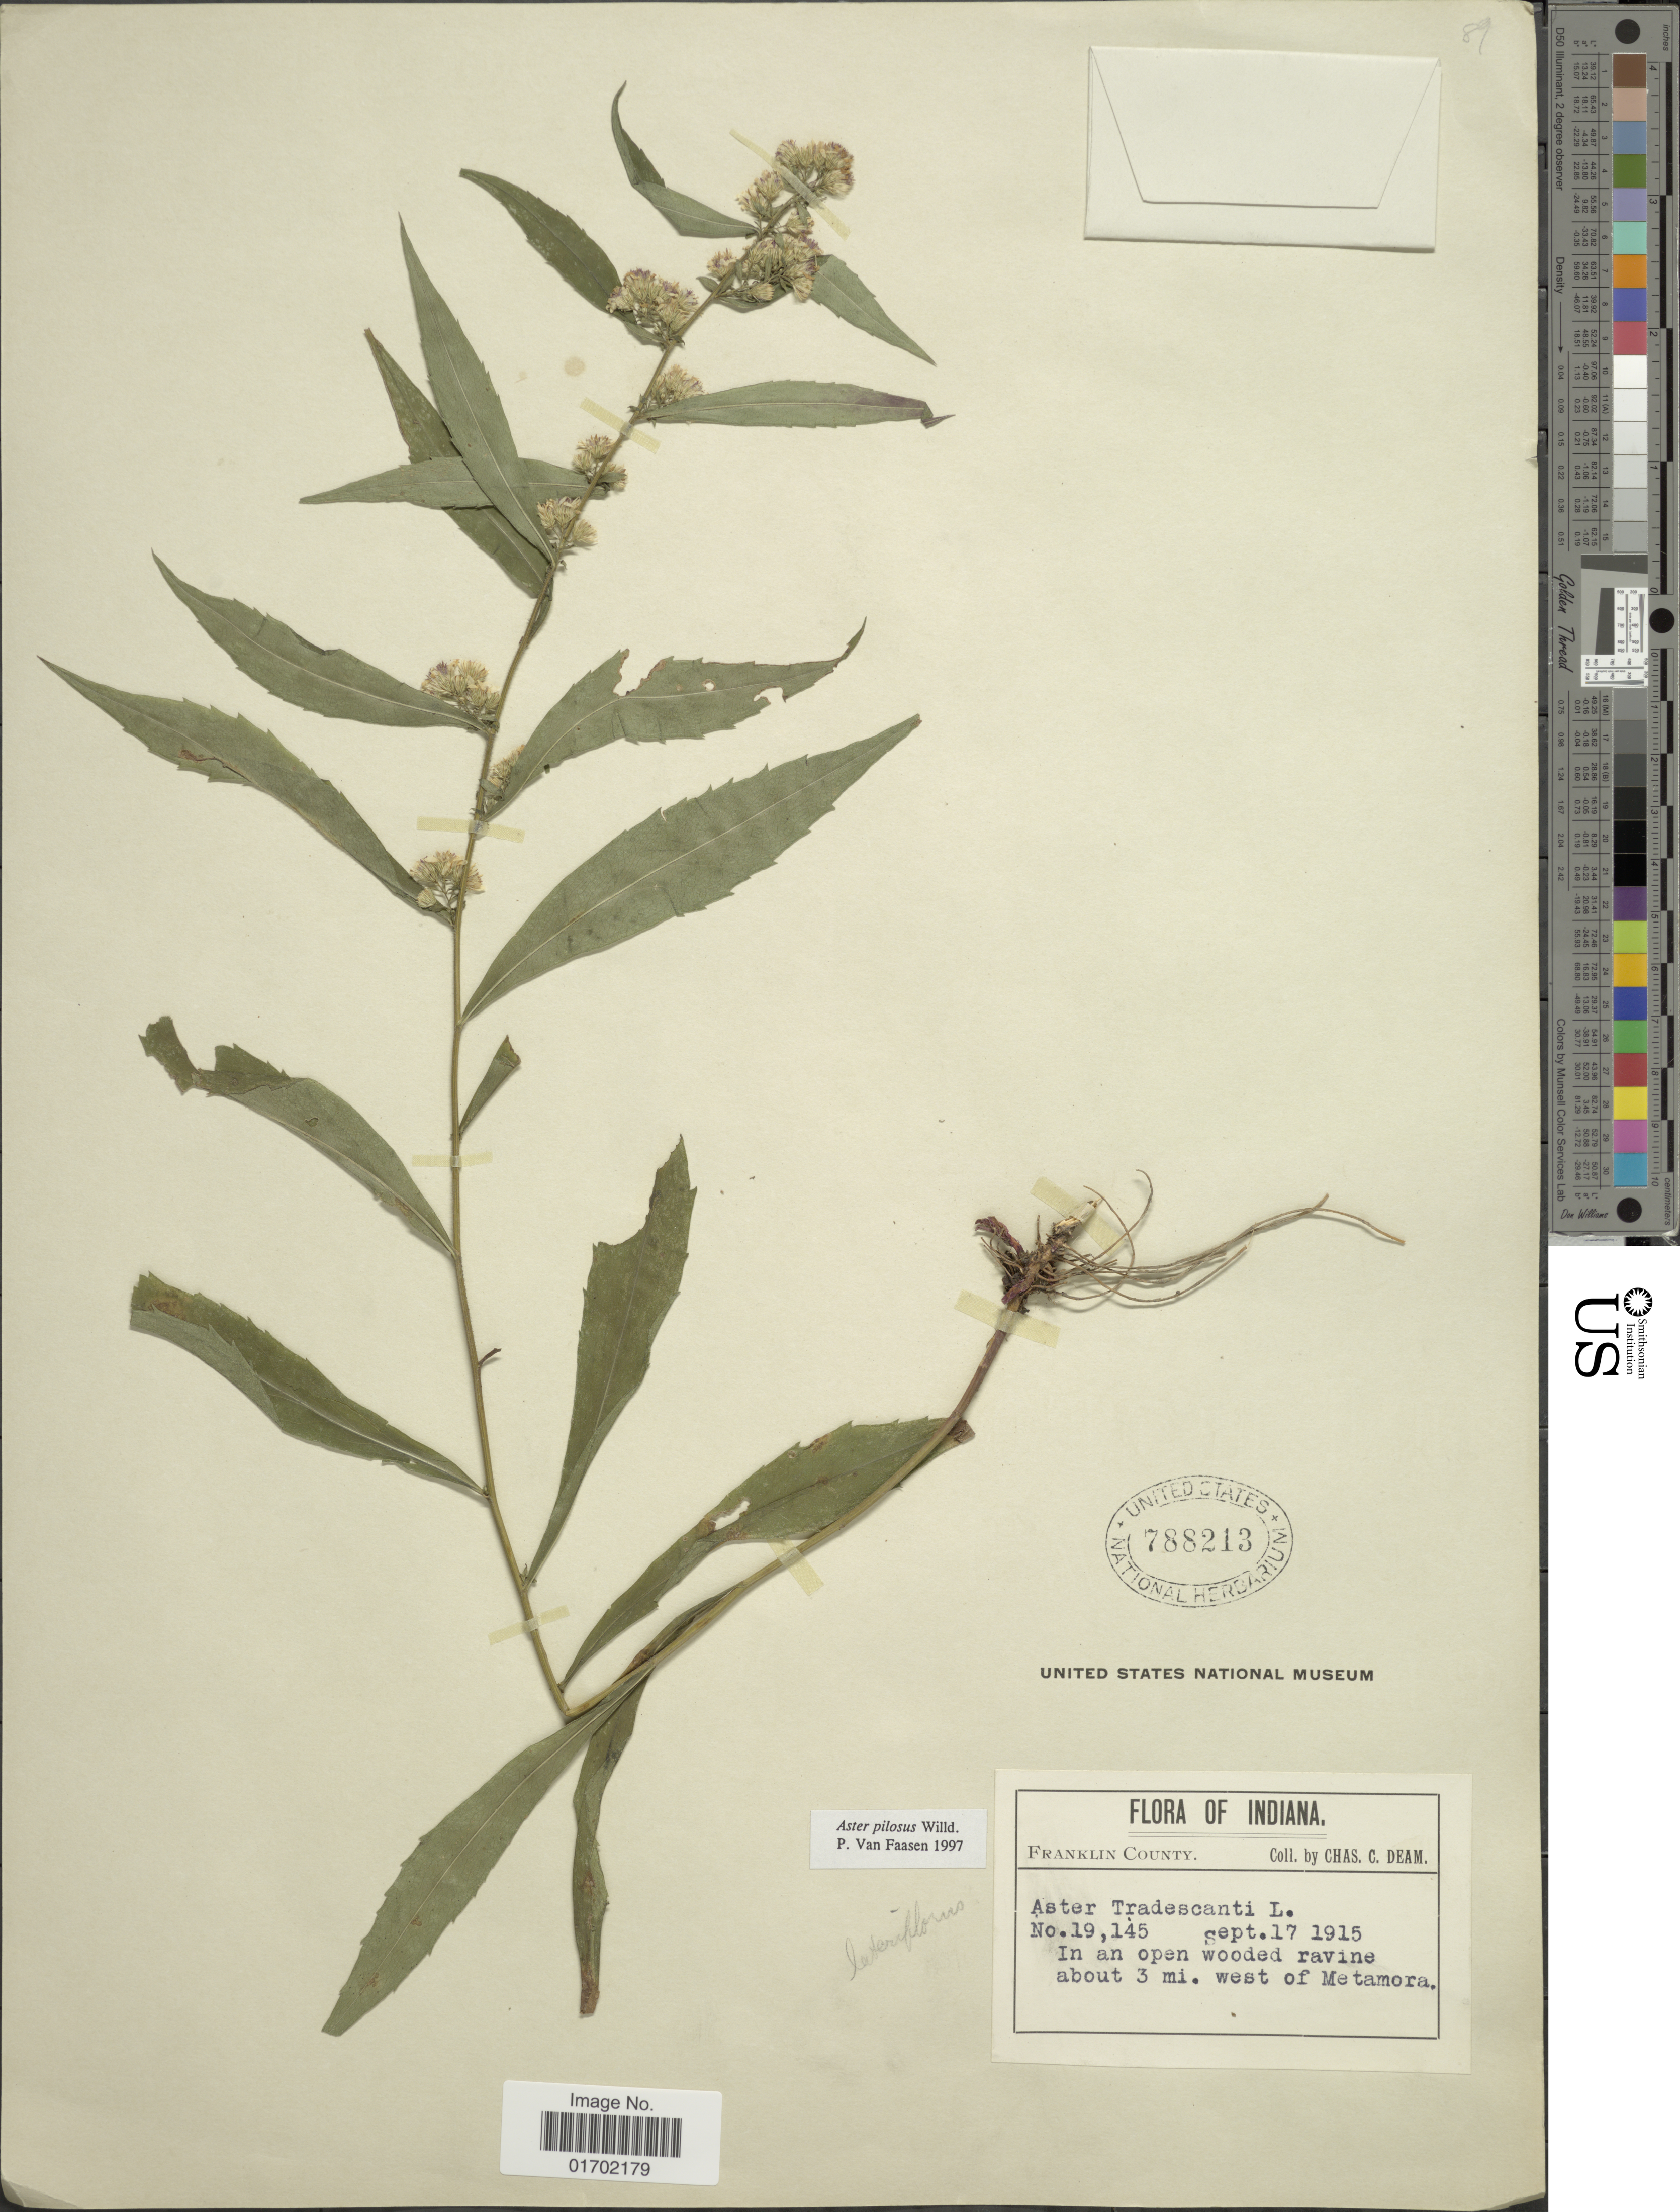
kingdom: Plantae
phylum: Tracheophyta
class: Magnoliopsida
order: Asterales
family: Asteraceae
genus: Symphyotrichum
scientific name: Symphyotrichum pilosum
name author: (Willd.) G.L. Nesom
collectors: C. C. Deam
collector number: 19145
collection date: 1915-09-17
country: United States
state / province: Indiana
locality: About 3 mi. west of Metamora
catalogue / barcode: US 788213